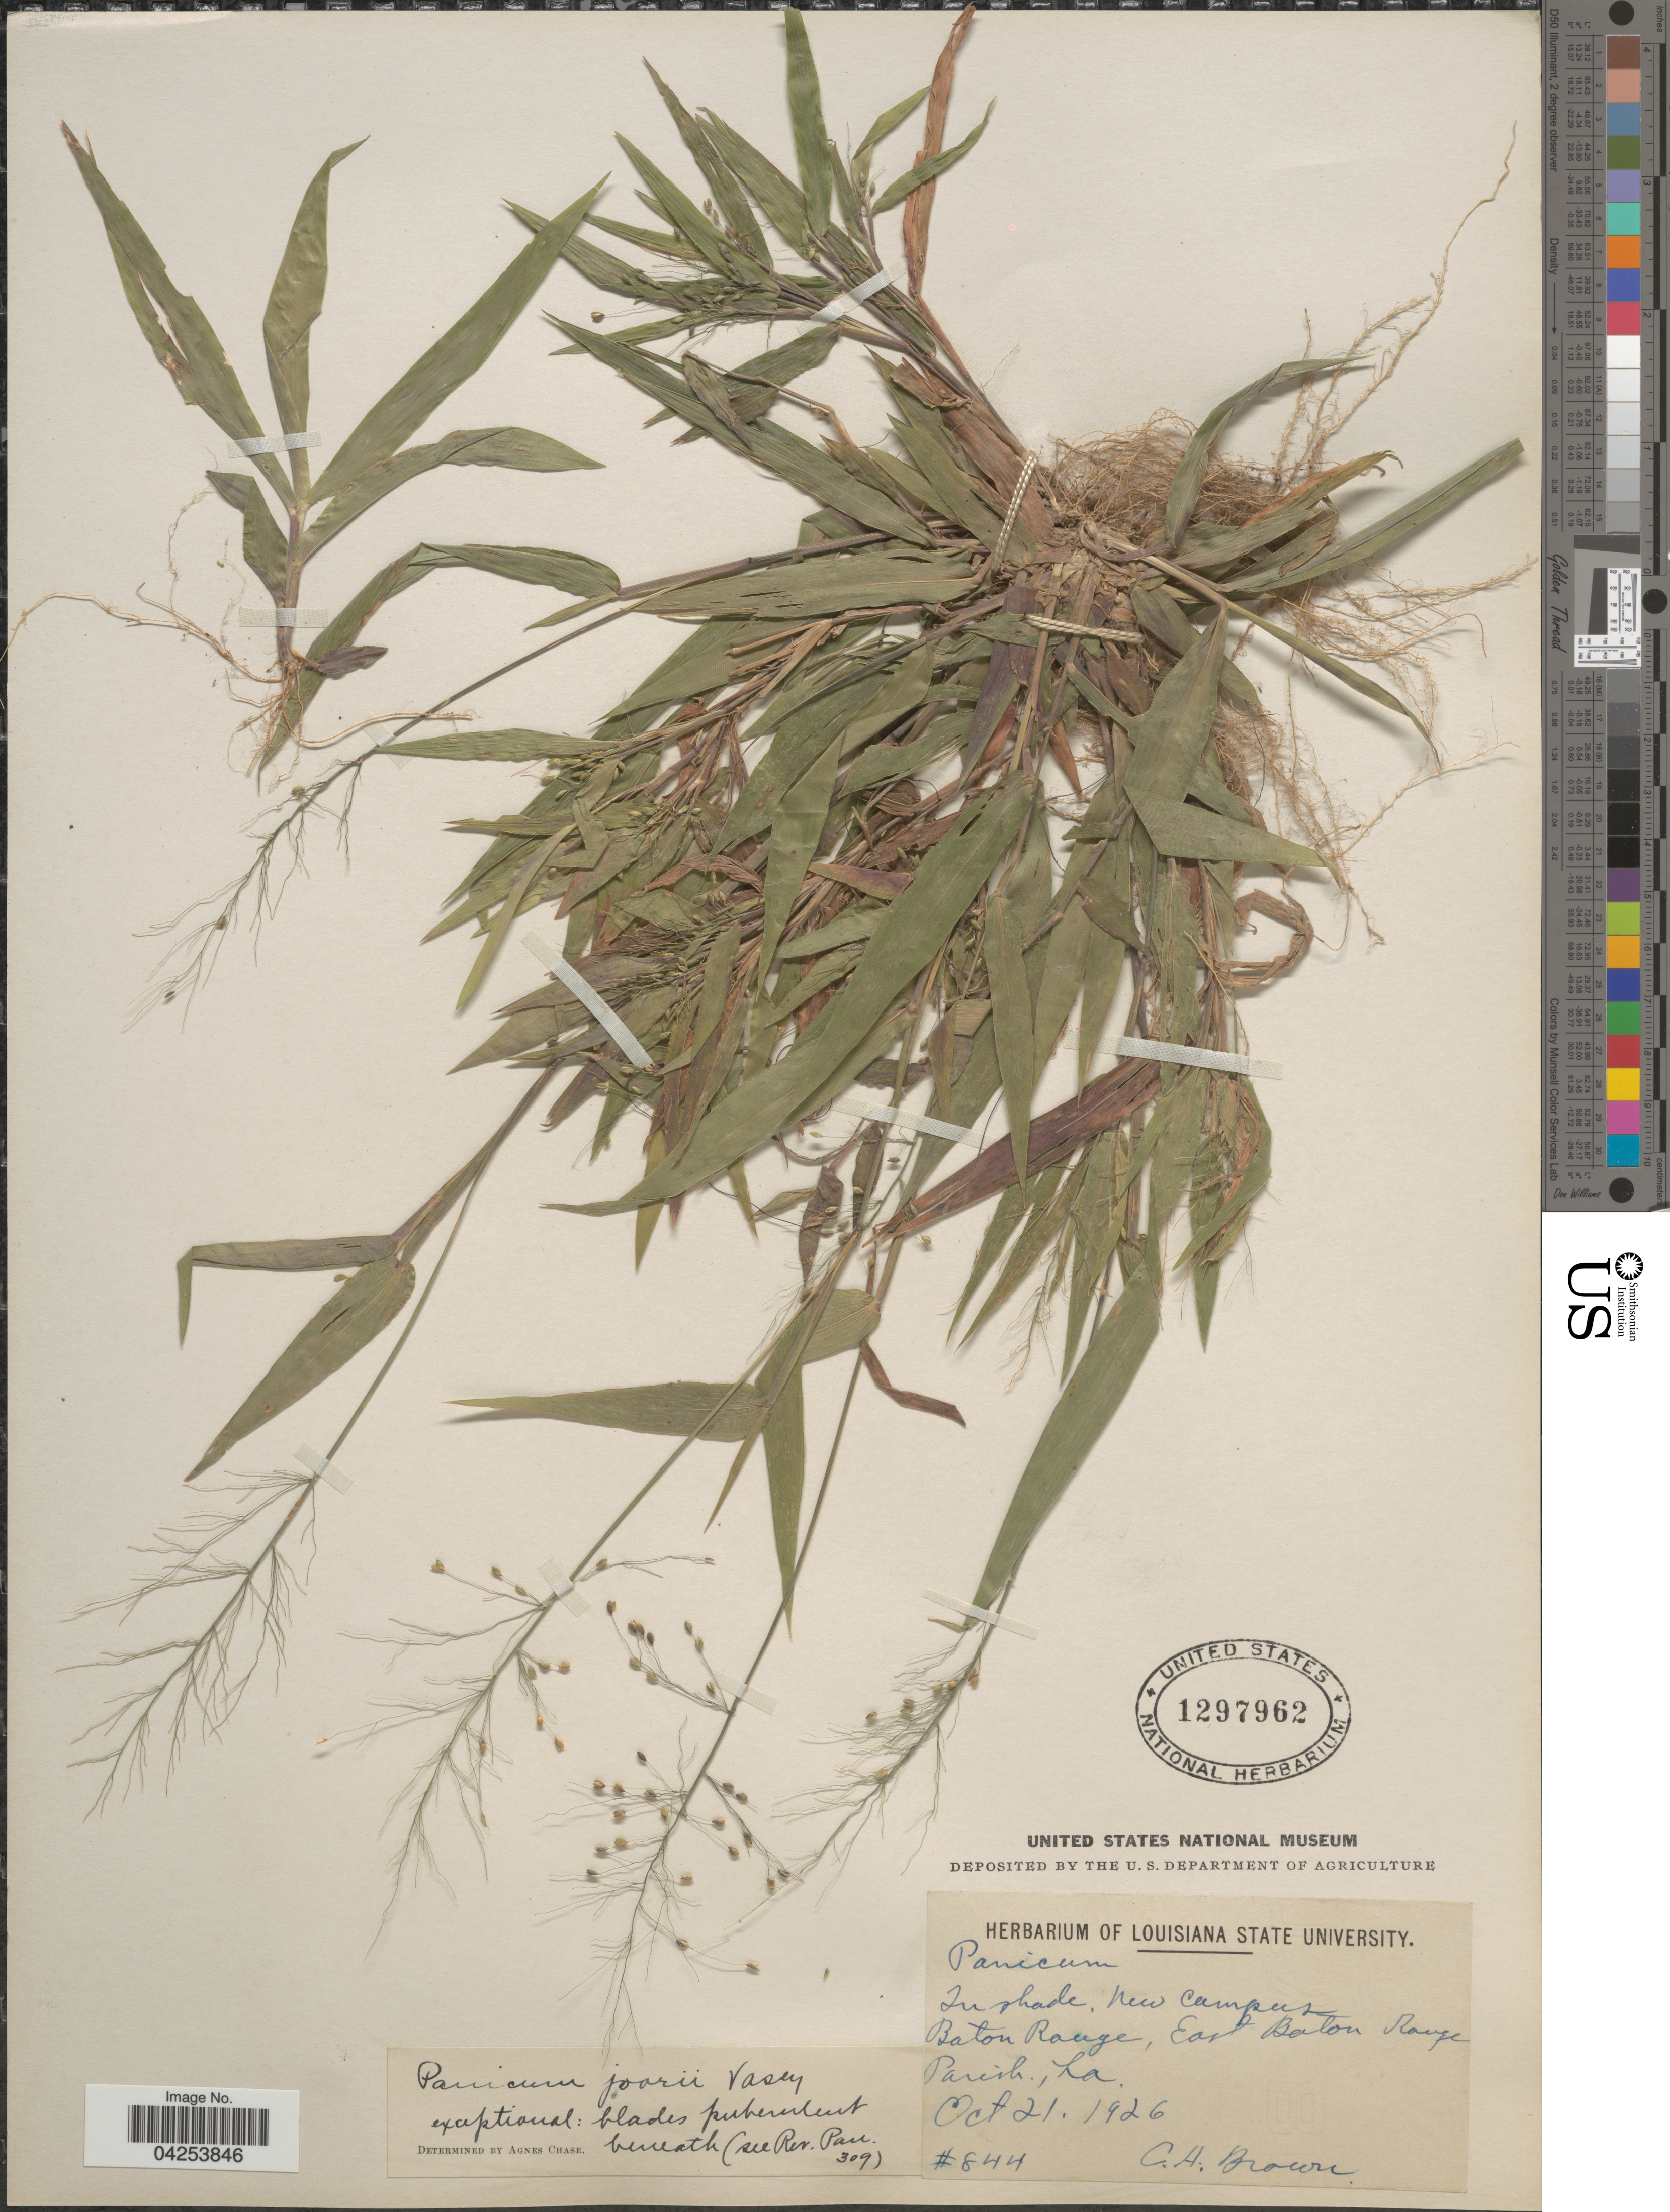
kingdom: Plantae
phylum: Tracheophyta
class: Liliopsida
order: Poales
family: Poaceae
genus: Dichanthelium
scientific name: Dichanthelium commutatum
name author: (Schult.) Gould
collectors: C. A. Brown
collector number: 844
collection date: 1926-10-21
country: United States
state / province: Louisiana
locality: In shady, New Campus. Baton Range, East Baton Range Parish.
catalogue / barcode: US 1297962